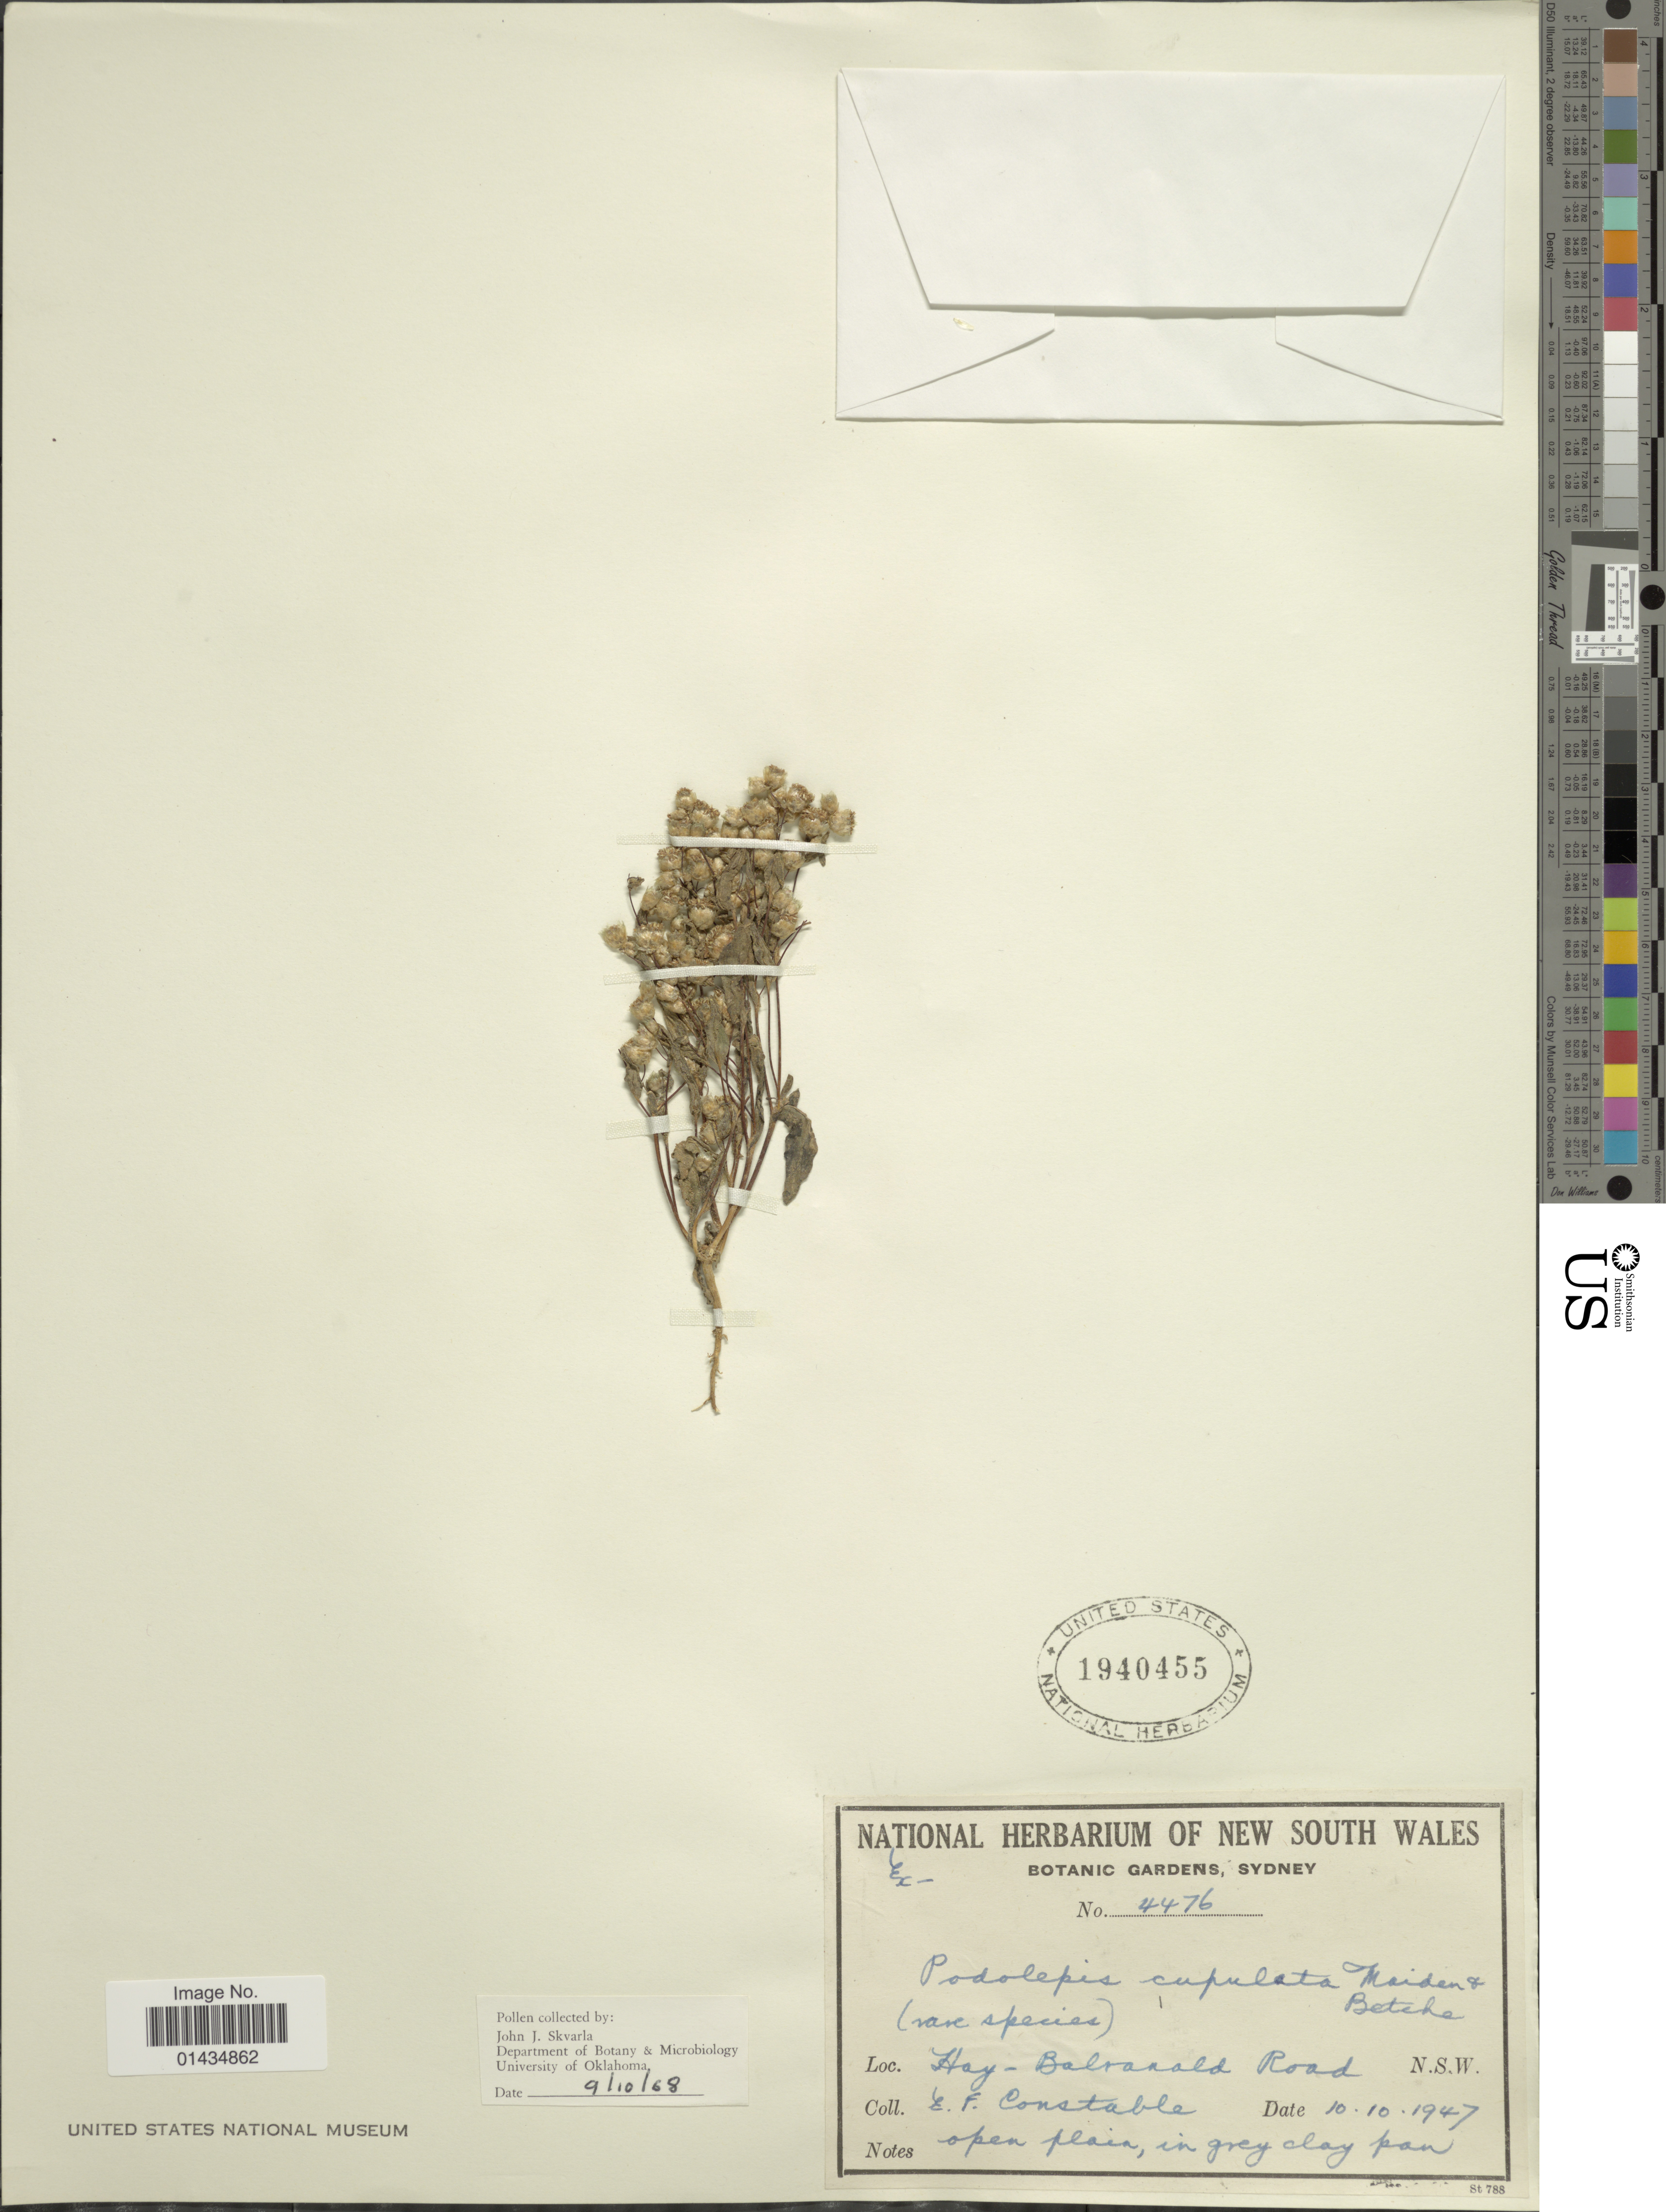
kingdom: Plantae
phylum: Tracheophyta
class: Magnoliopsida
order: Asterales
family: Asteraceae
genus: Podolepis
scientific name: Podolepis cupulata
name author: Maiden & Betche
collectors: E. F. Constable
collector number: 4476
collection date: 1947-10-10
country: Australia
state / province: New South Wales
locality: Hay-Balranal Road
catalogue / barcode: US 1940455